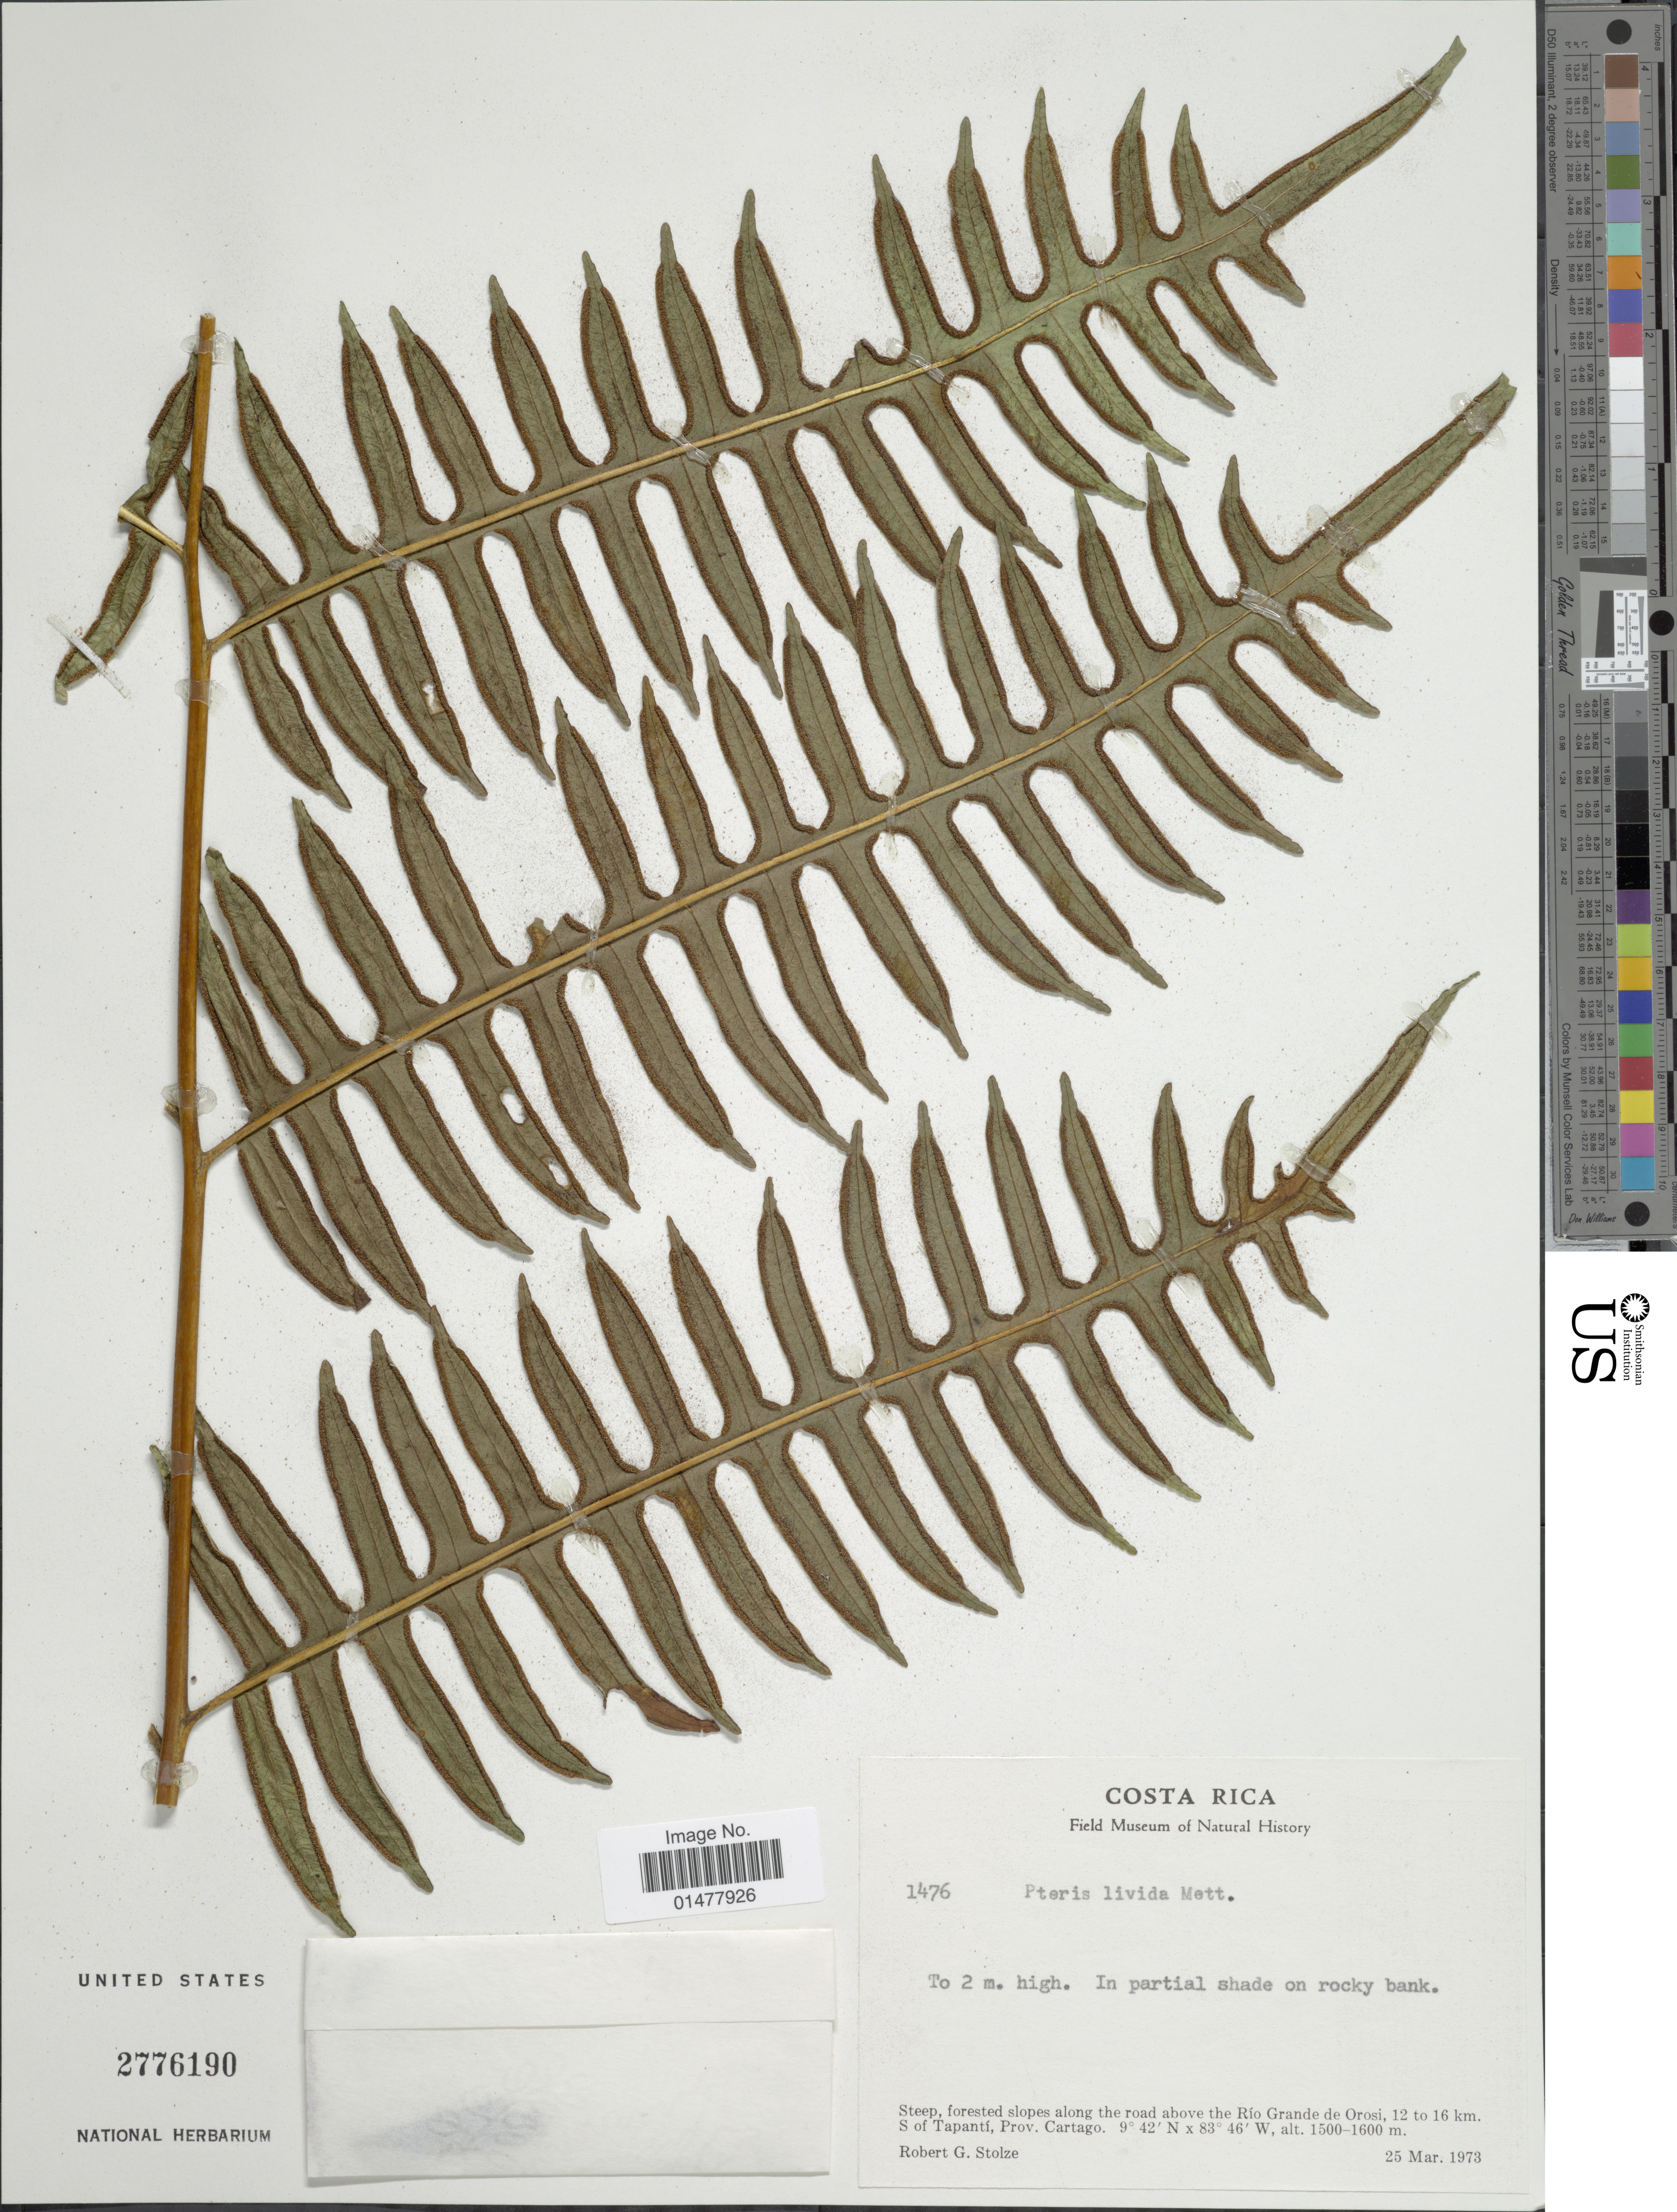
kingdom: Plantae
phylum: Tracheophyta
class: Polypodiopsida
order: Polypodiales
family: Pteridaceae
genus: Pteris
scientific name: Pteris navarrensis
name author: Christ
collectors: R. G. Stolze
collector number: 1476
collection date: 1973-03-25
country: Costa Rica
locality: Steep forested slopes along the road above the Rio Grande de Orosi, 12 to 16km S of Tapanti, Prov. Cartago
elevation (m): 1500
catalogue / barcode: US 2776190